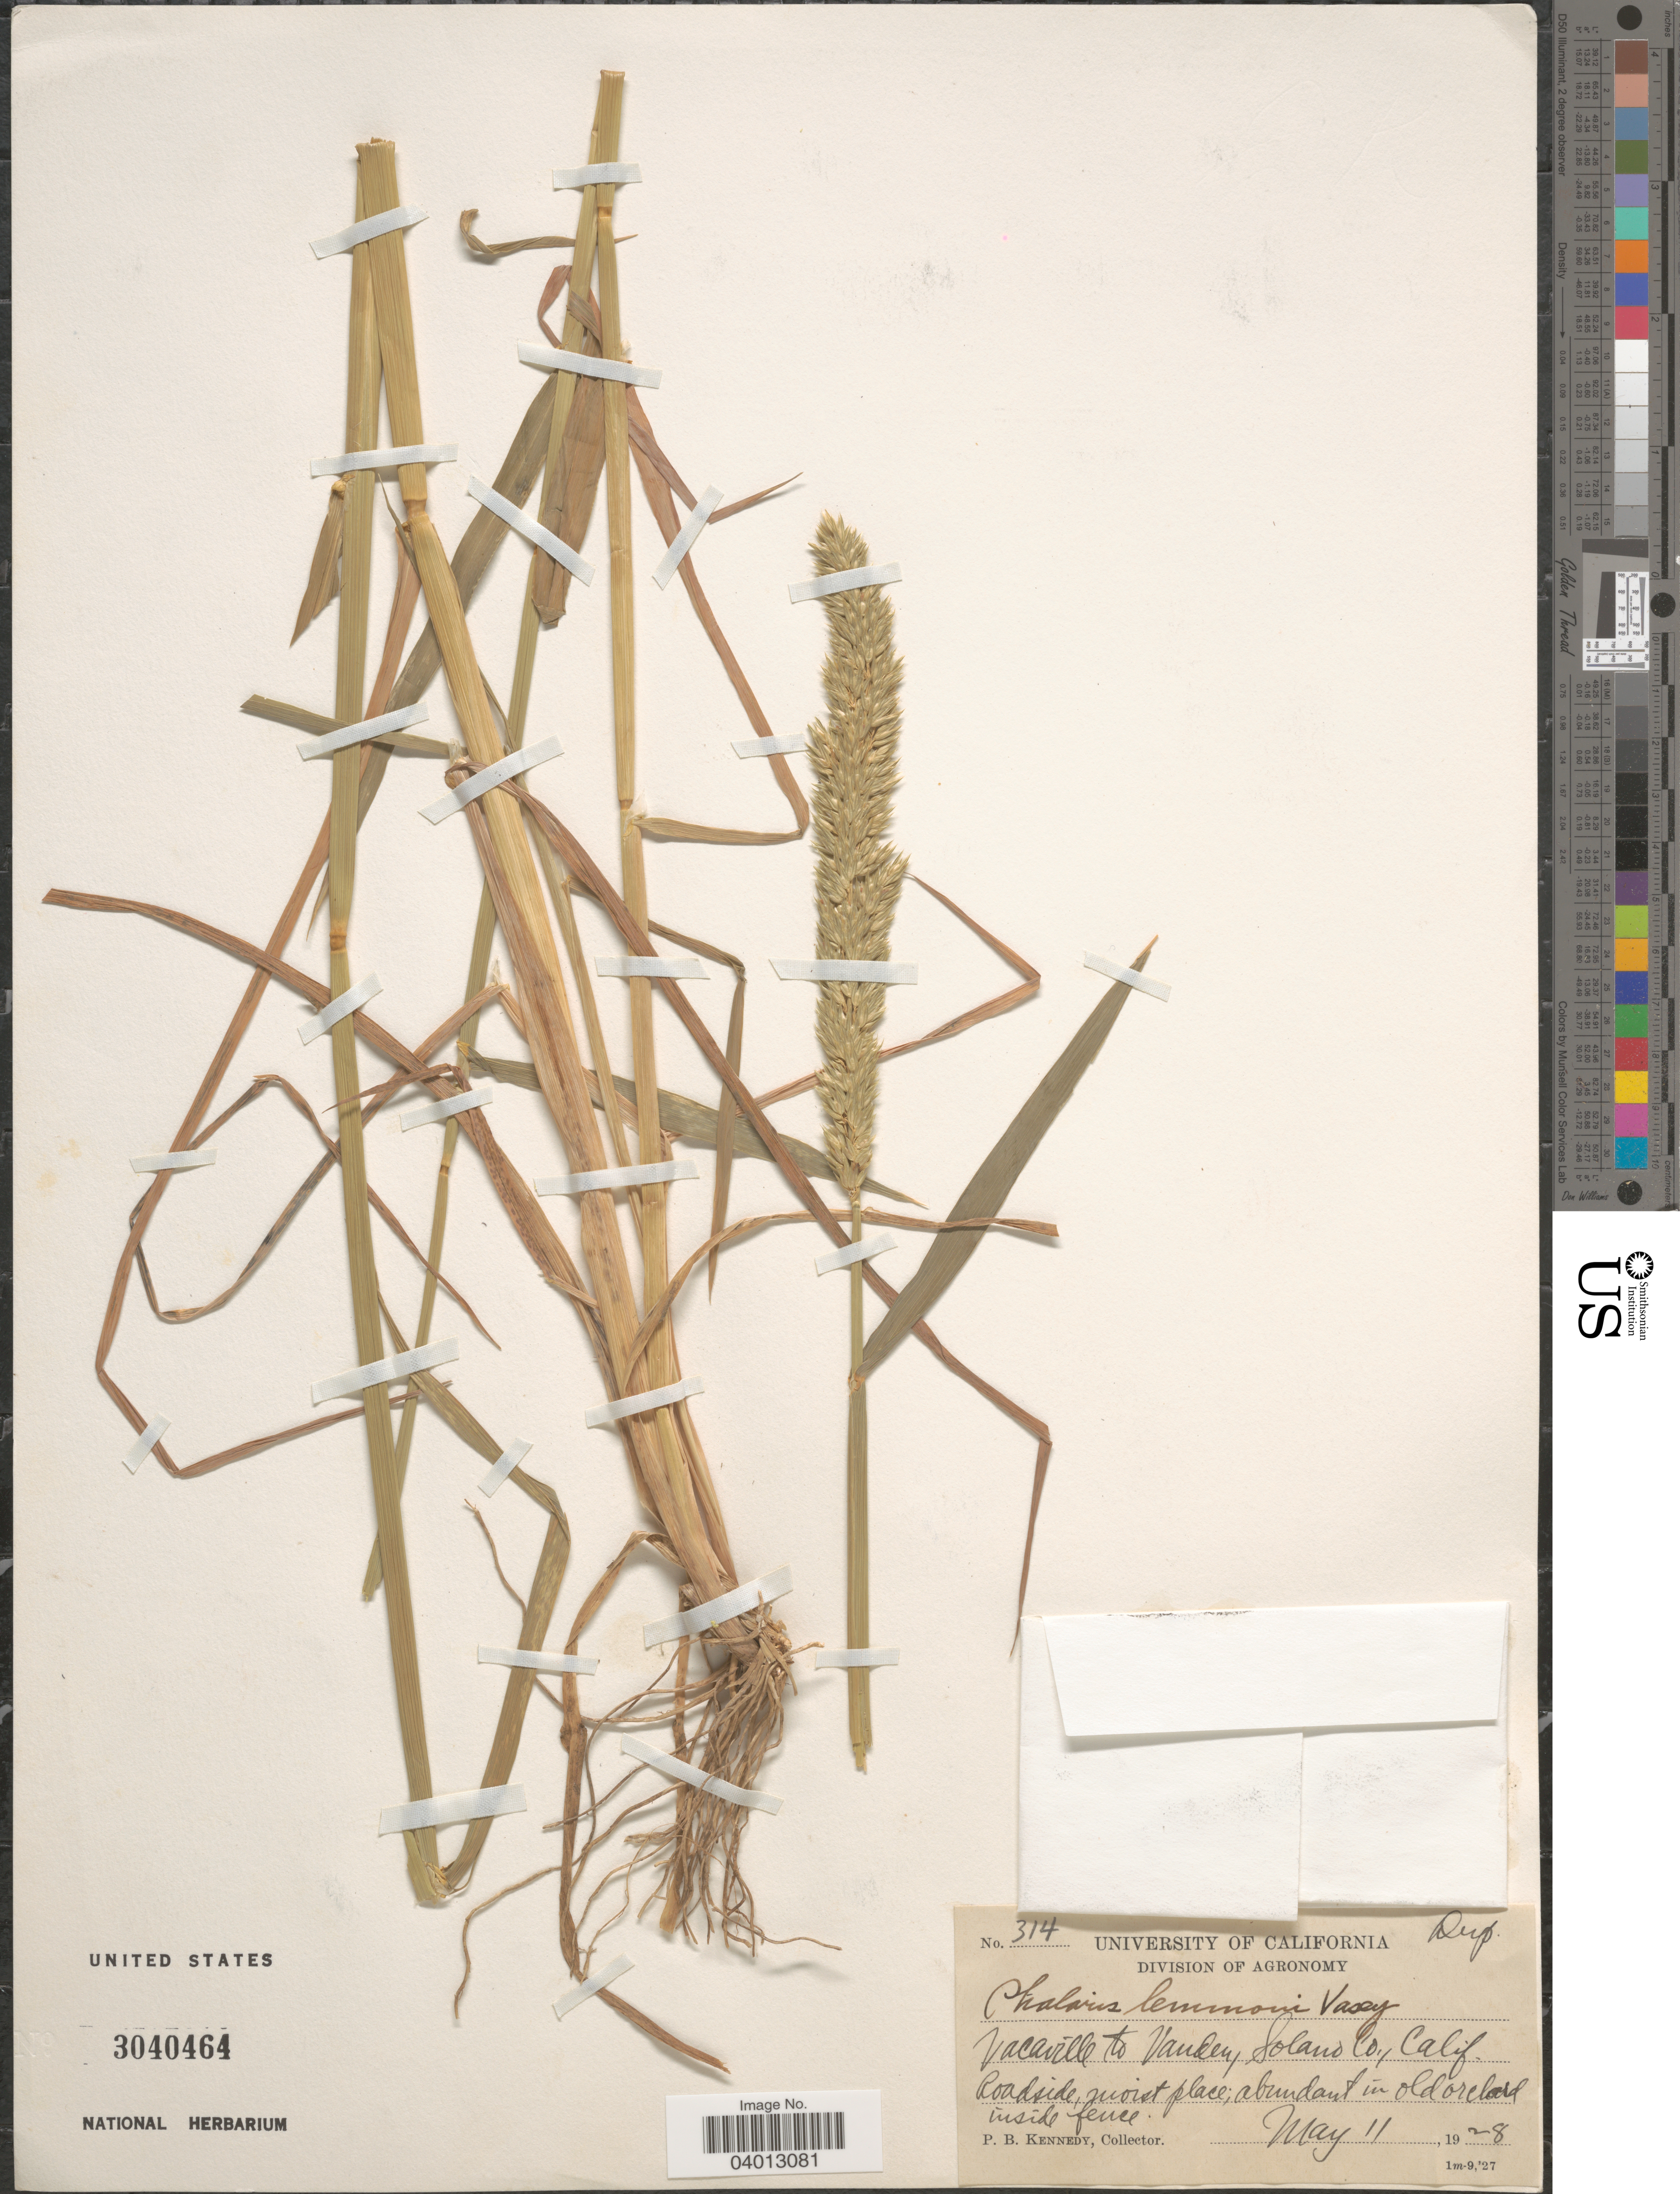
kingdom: Plantae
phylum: Tracheophyta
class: Liliopsida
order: Poales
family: Poaceae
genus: Phalaris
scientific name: Phalaris lemmonii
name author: Vasey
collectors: P. B. Kennedy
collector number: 314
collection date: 1928-05-11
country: United States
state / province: California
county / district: Solano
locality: Vacaville to Vanden, Solano Co.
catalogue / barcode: US 3040464